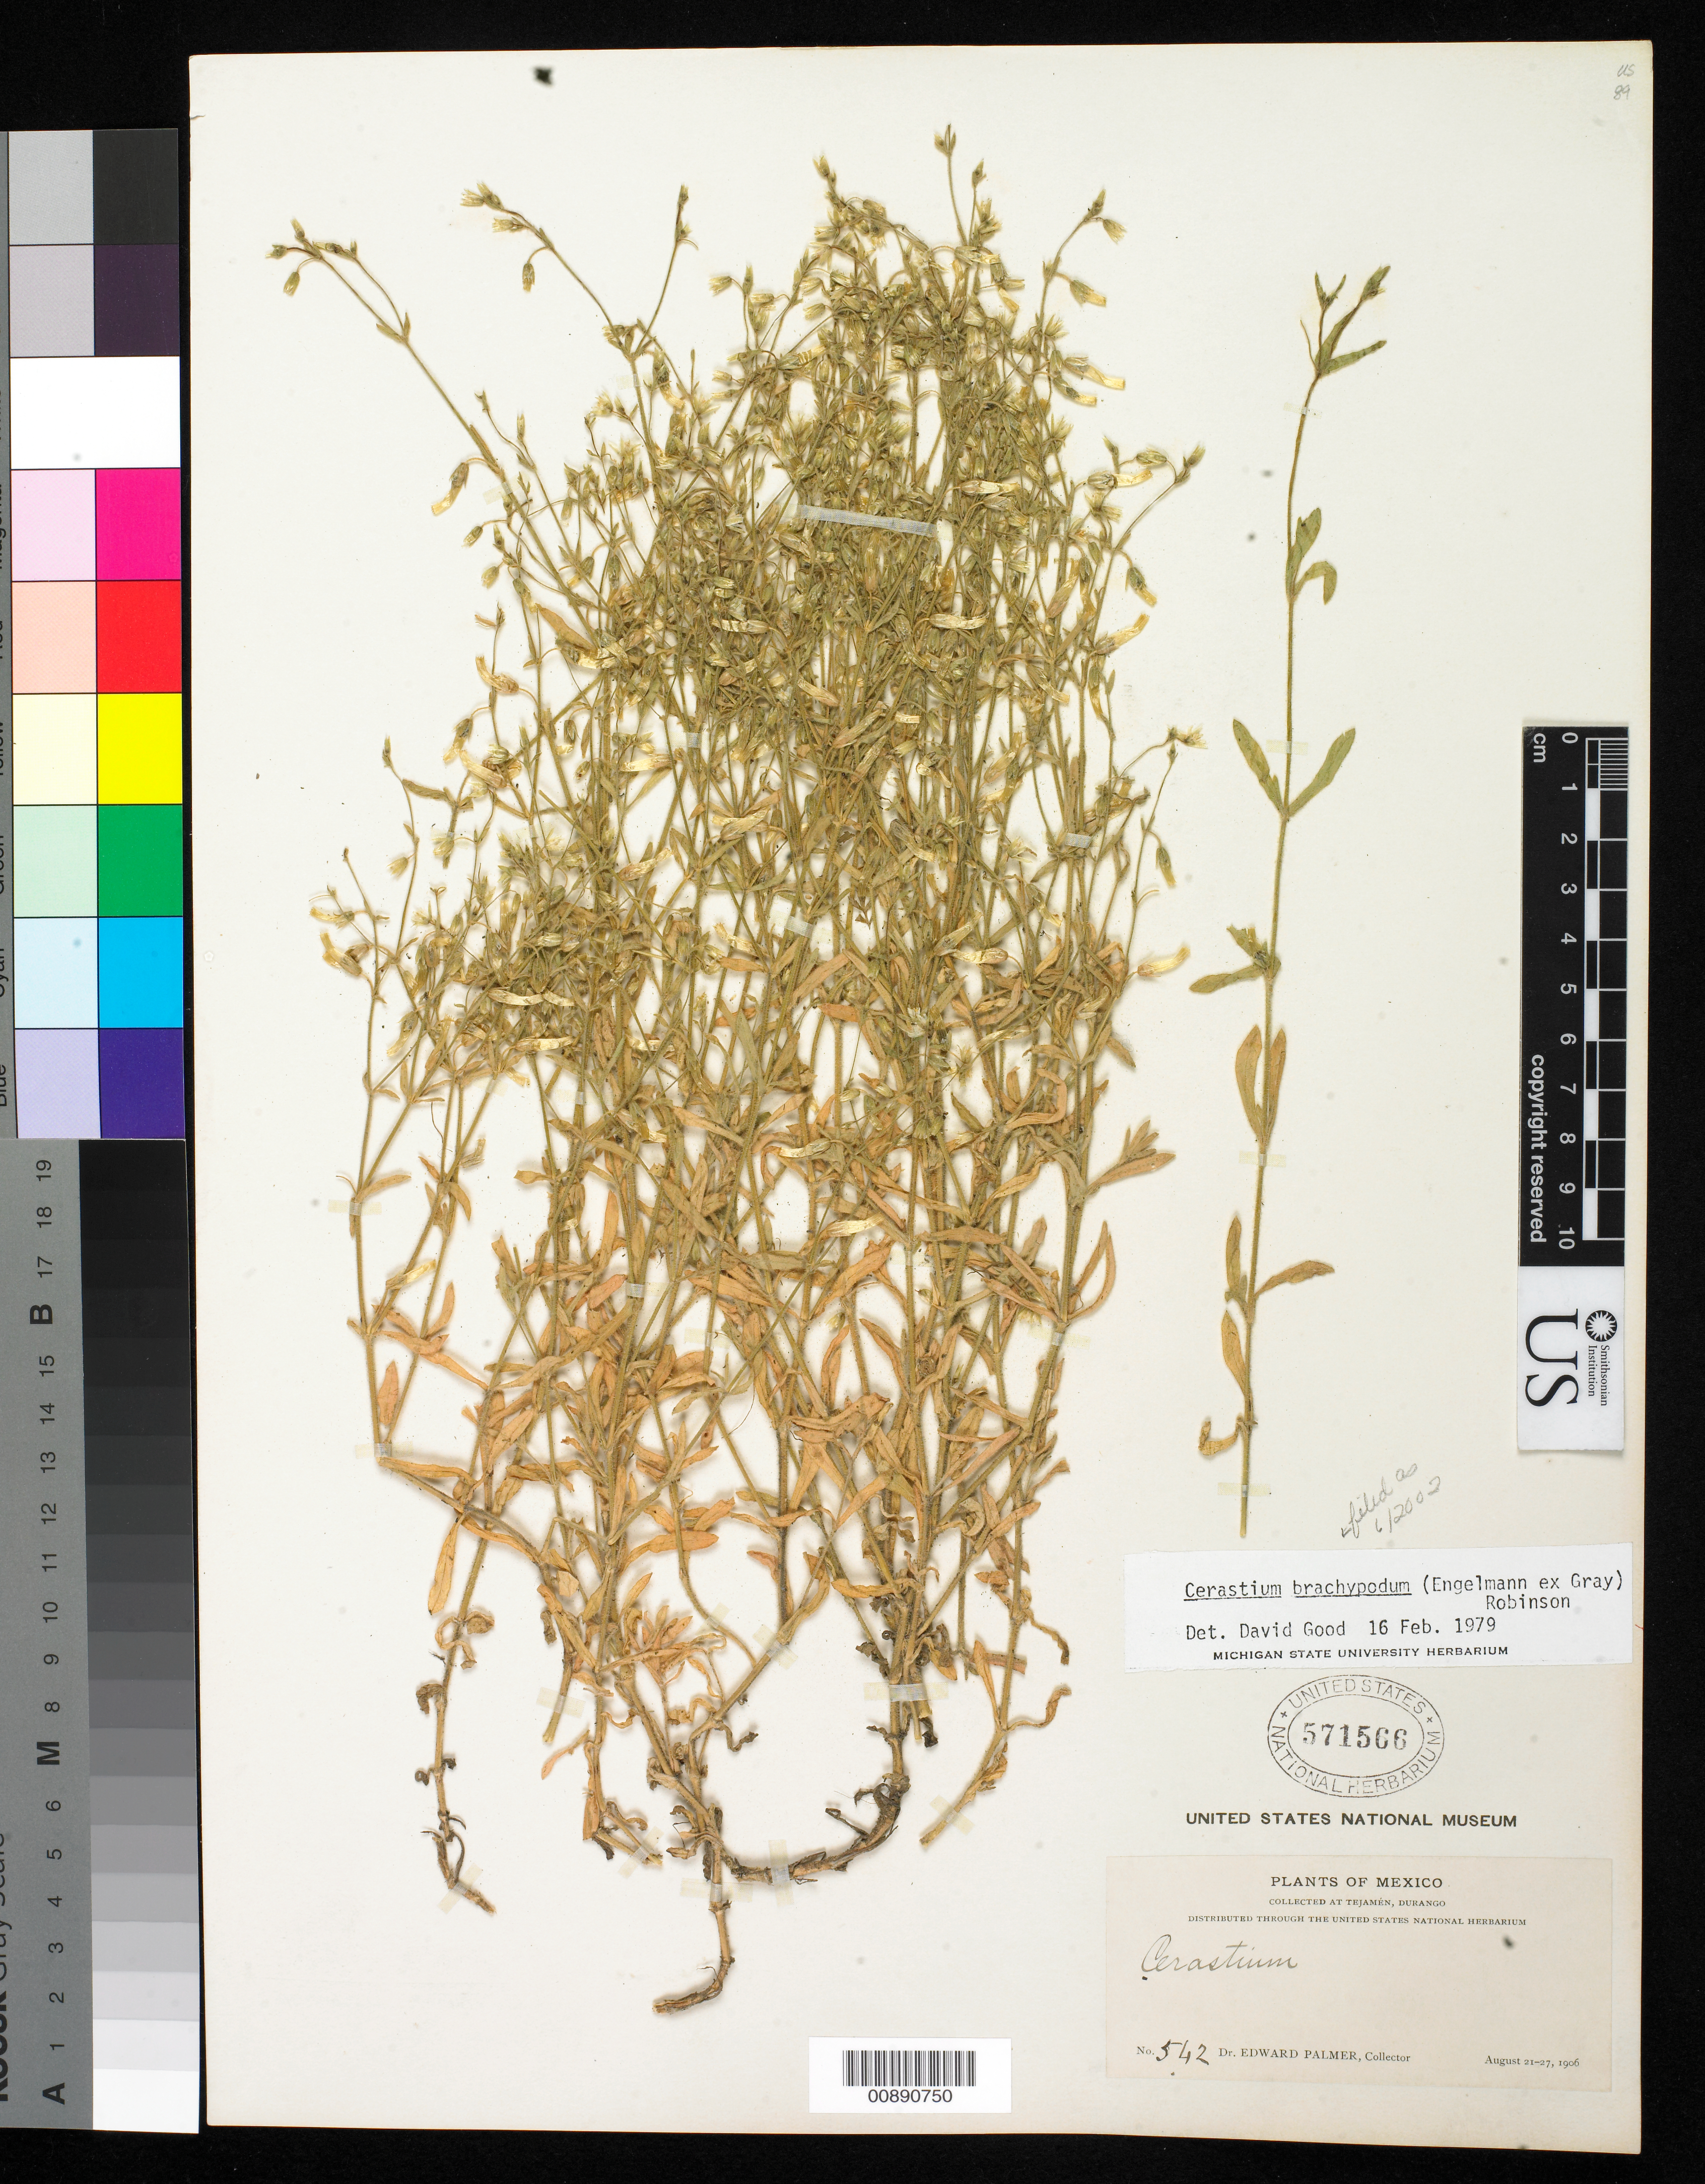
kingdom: Plantae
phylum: Tracheophyta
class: Magnoliopsida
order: Caryophyllales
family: Caryophyllaceae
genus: Cerastium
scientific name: Cerastium brachypodum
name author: (Engelm. ex A. Gray) B.L. Rob.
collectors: E. Palmer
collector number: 542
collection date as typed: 21 Aug 1906 to 27 Aug 1906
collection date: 1906-08-21/1906-08-27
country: Mexico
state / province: Durango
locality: Tejamén, Durango.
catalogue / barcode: US 571566